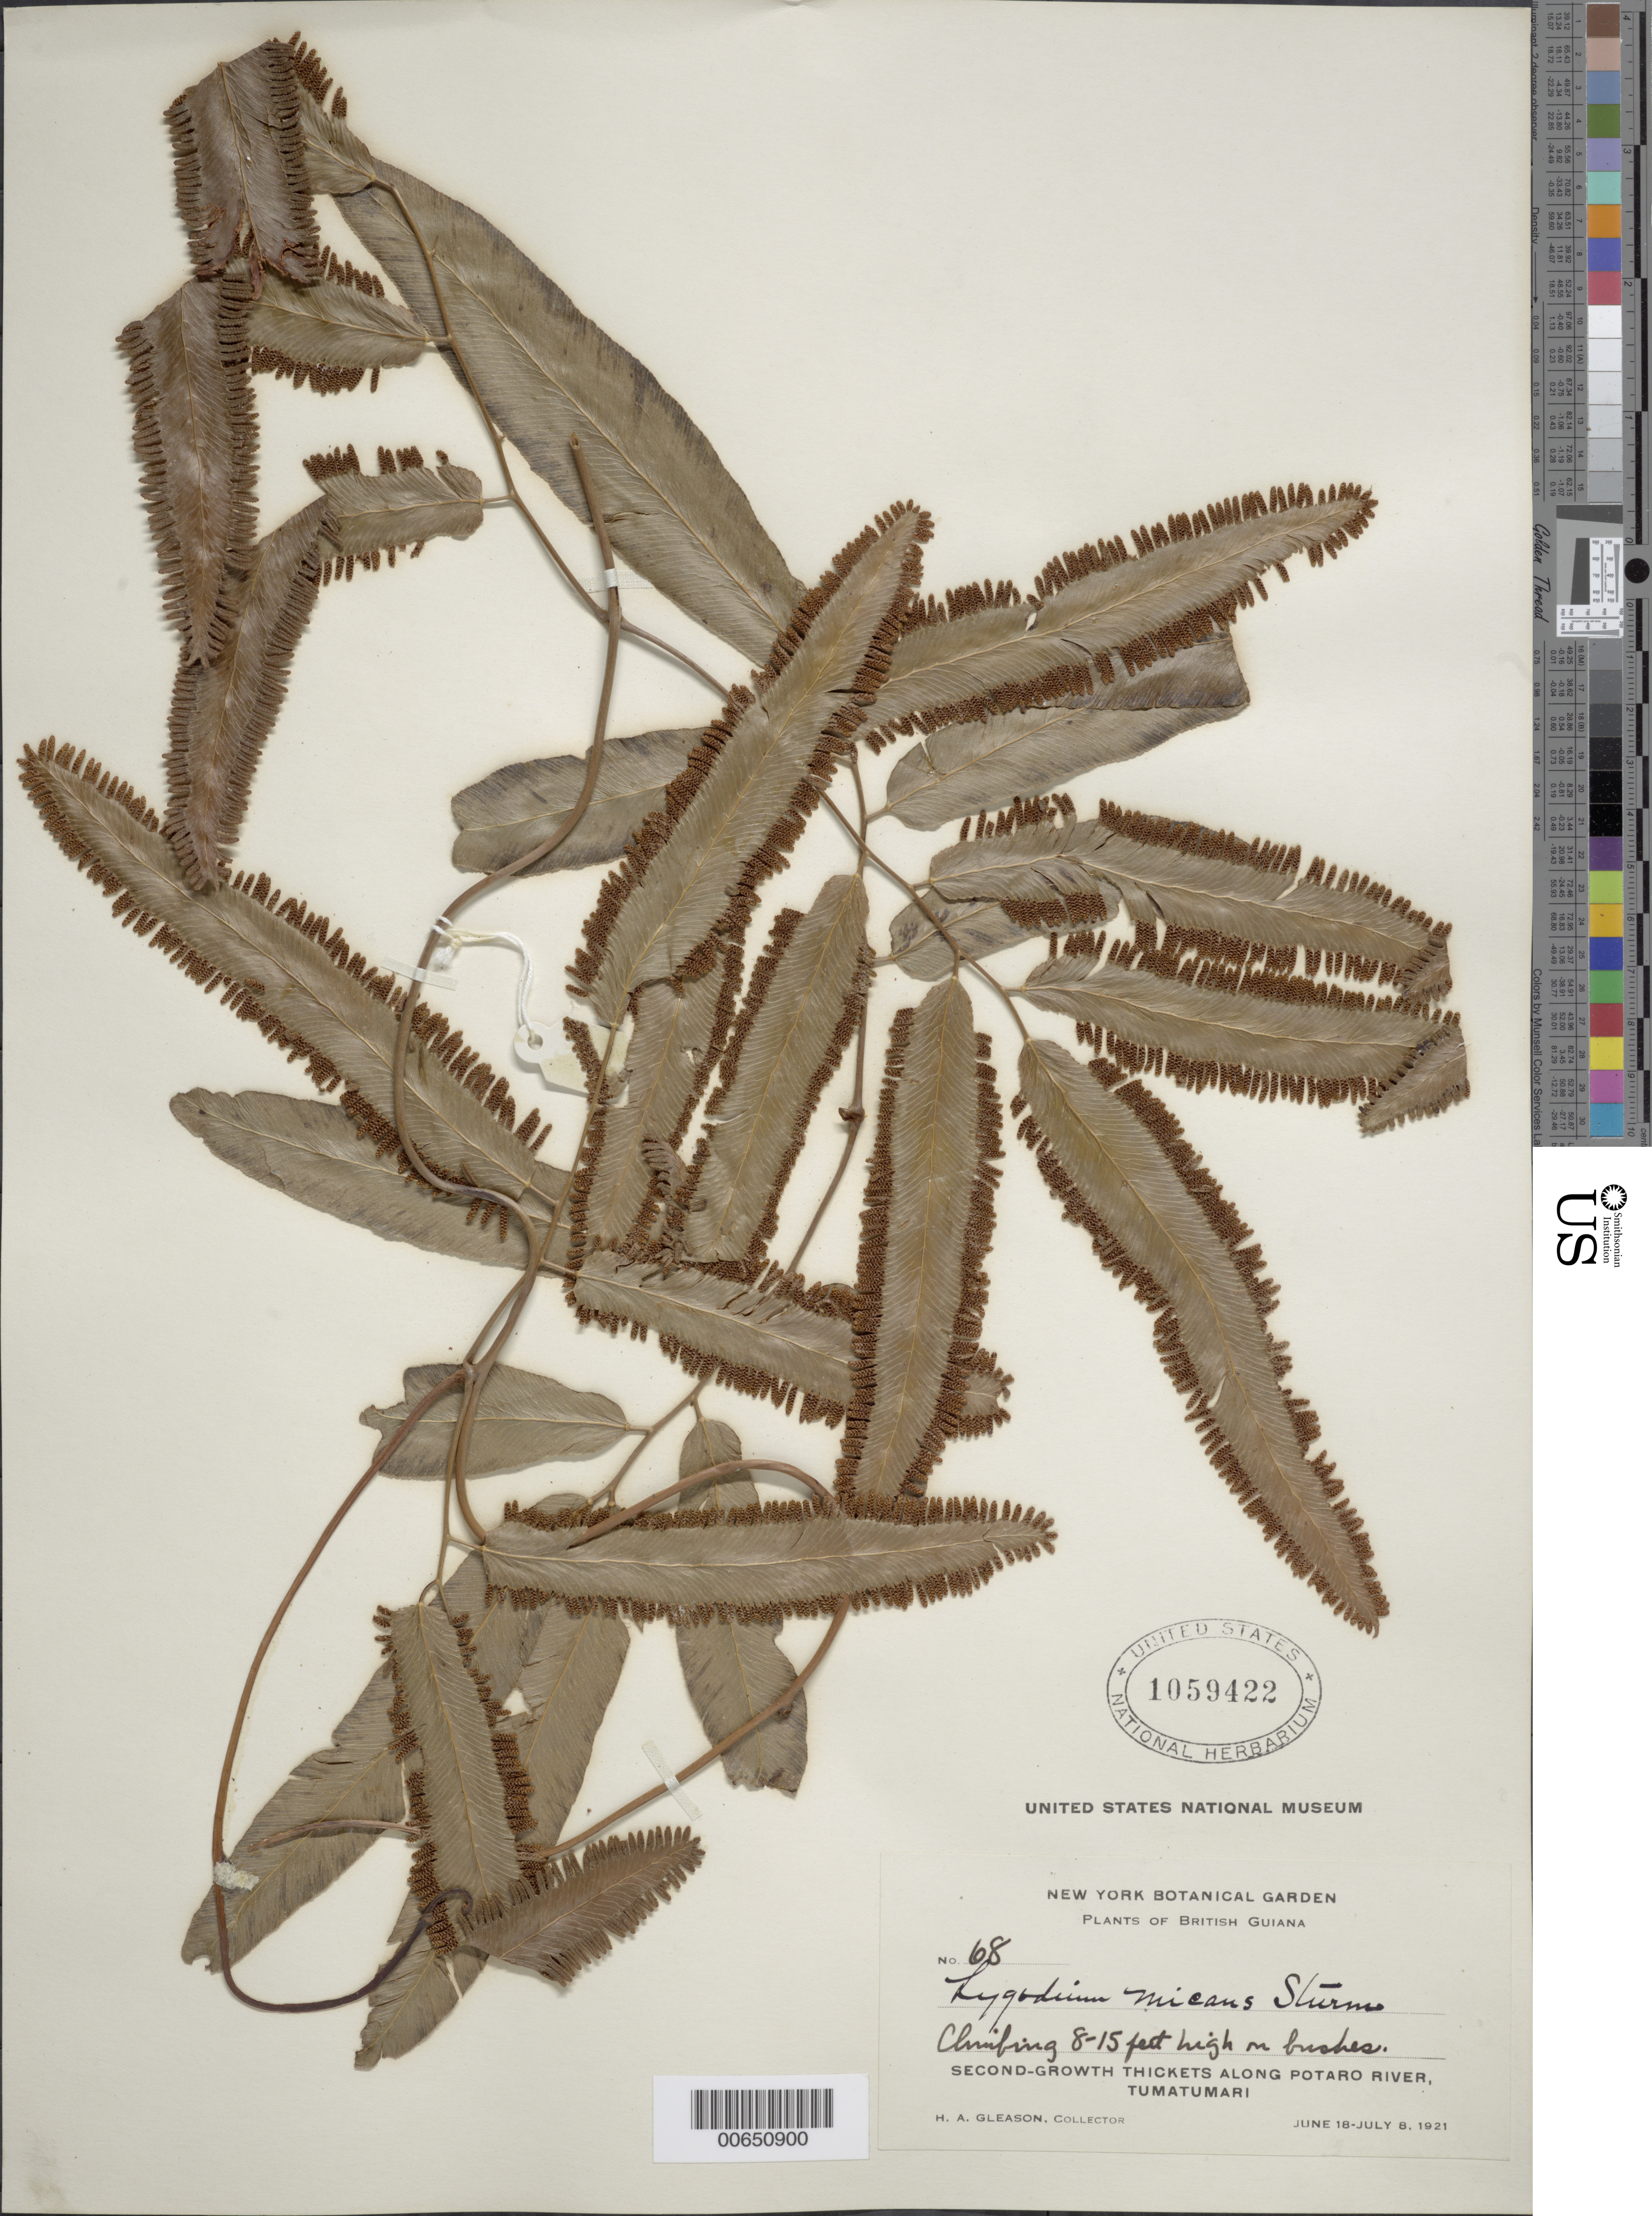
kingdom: Plantae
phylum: Tracheophyta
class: Polypodiopsida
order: Schizaeales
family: Lygodiaceae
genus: Lygodium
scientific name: Lygodium volubile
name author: Sw.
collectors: H. A. Gleason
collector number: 68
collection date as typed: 18-Jun-21 to 8-Jul-21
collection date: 1921-06-18/1921-07-08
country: Guyana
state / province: Potaro-Siparuni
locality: Tumatumari Village, Potaro R.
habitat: Second-growth thickets along Potaro River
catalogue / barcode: US 1059422